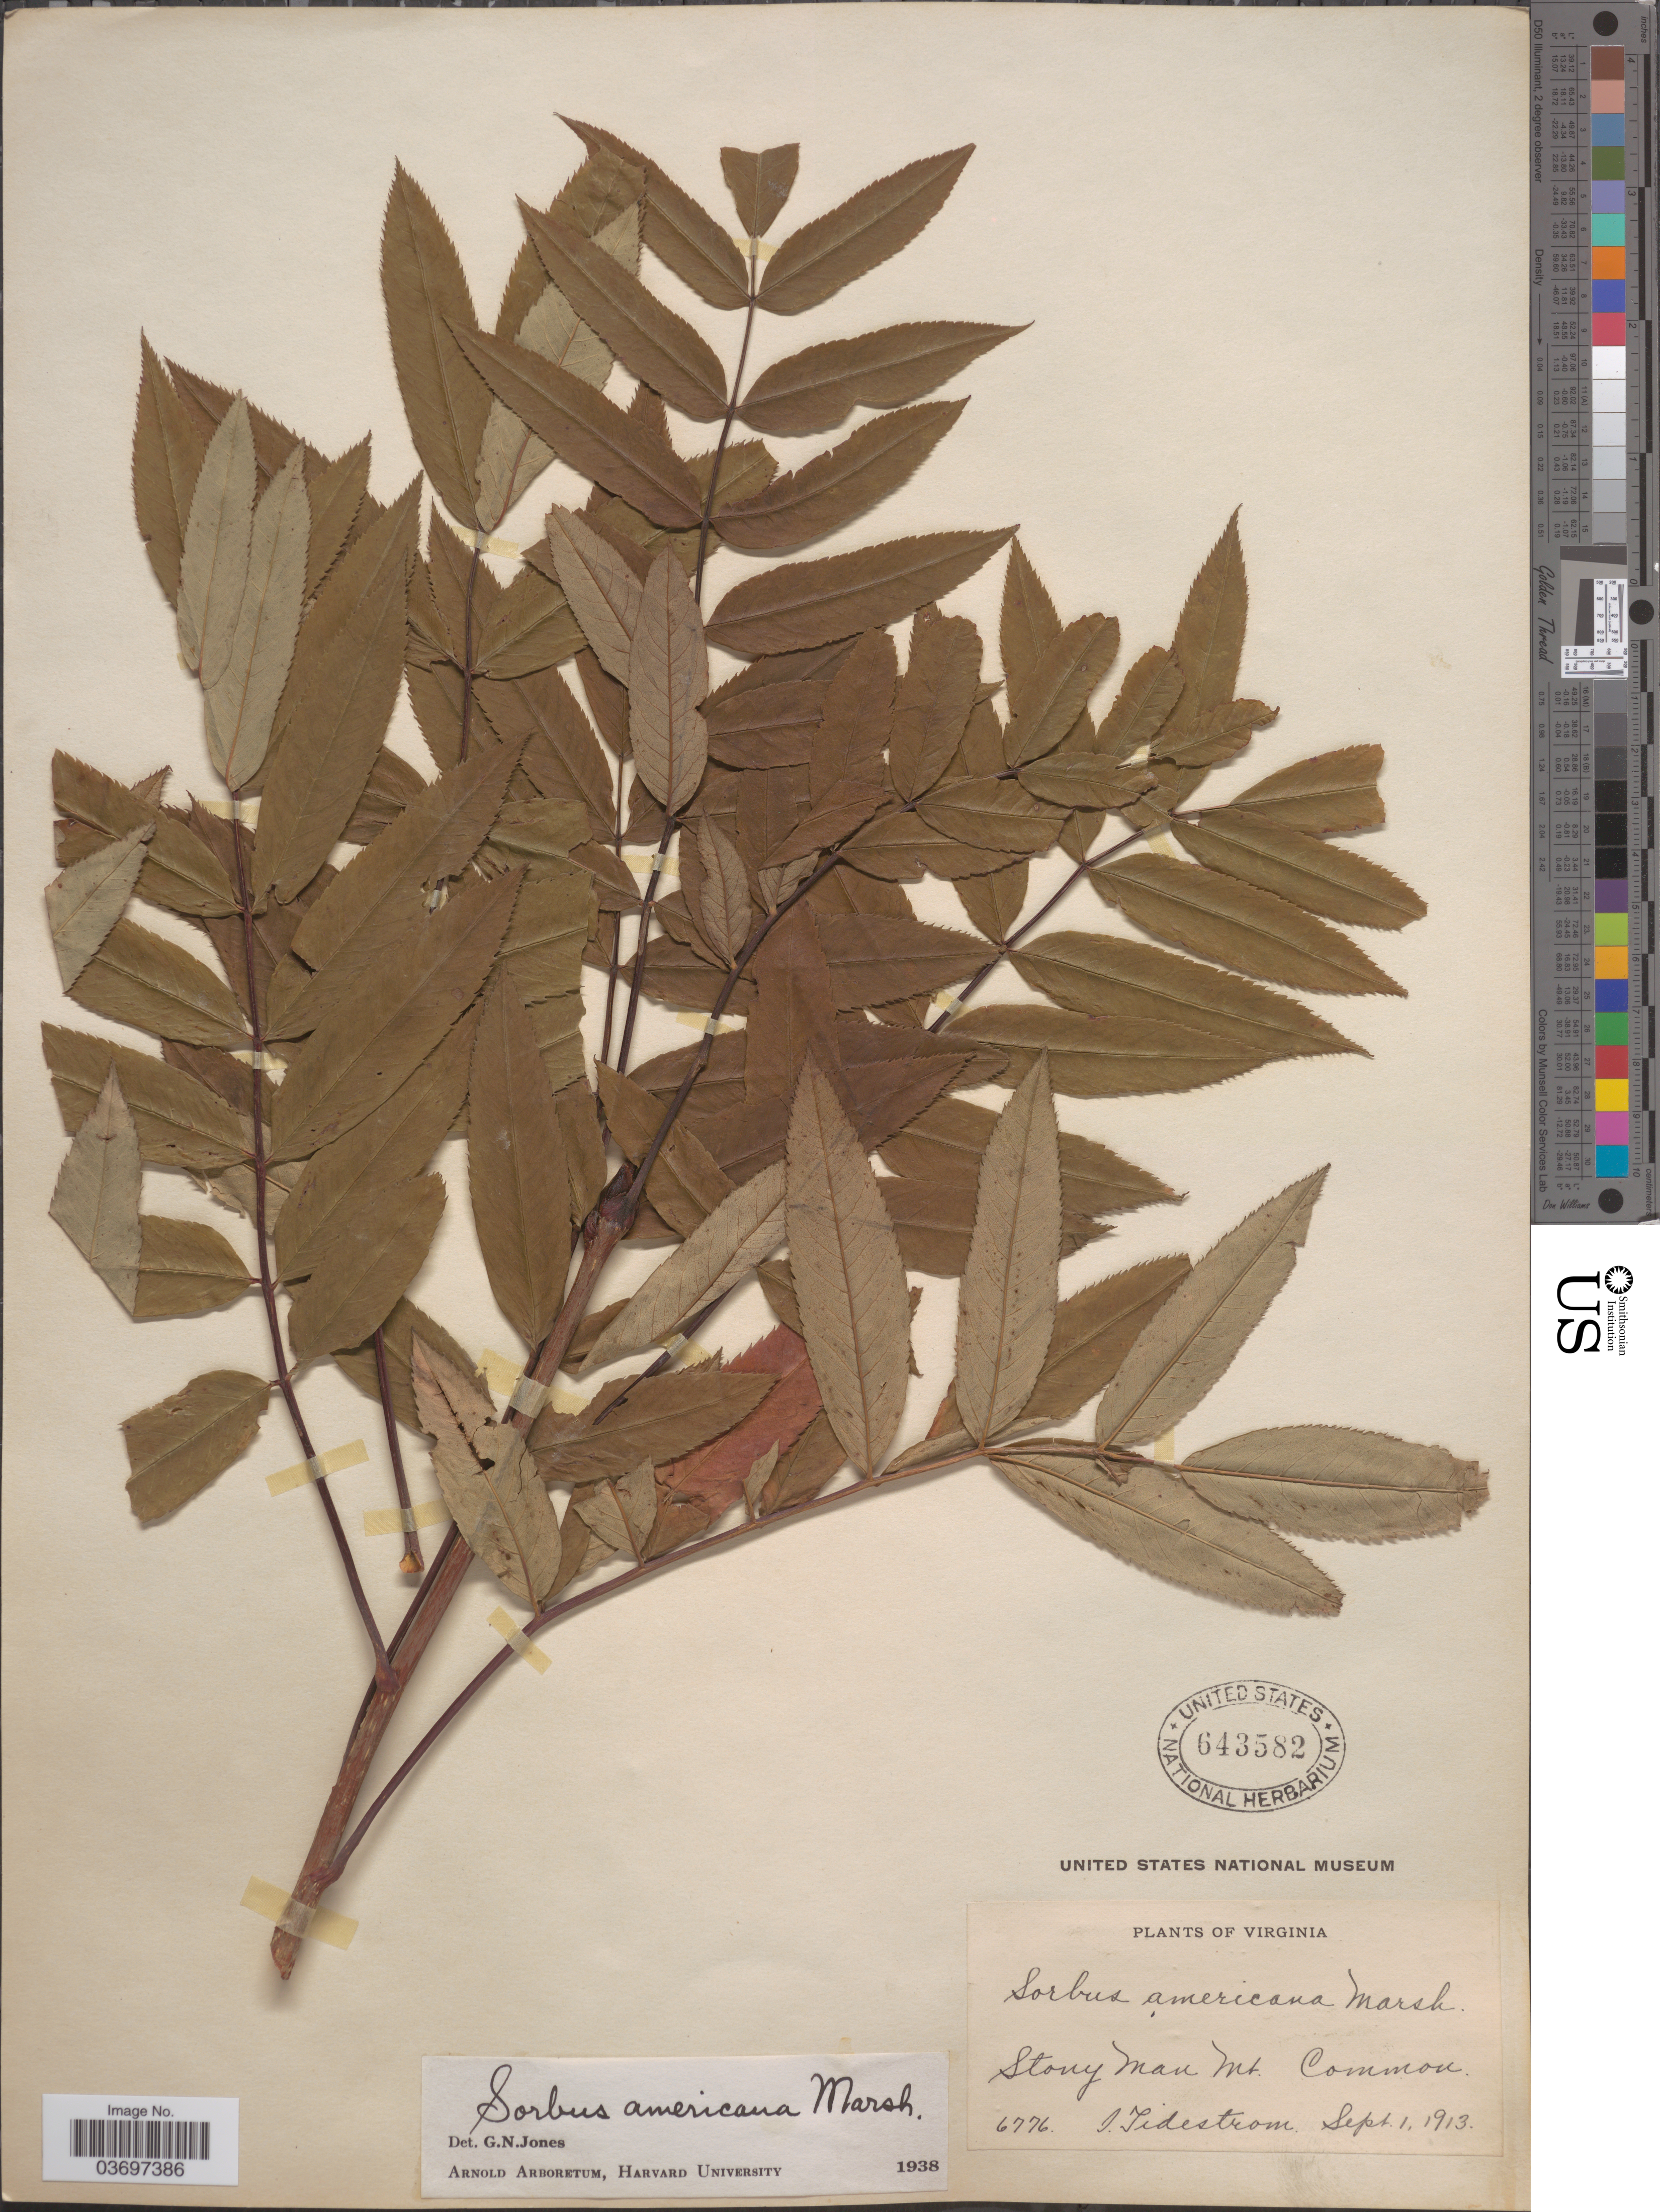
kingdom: Plantae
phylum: Tracheophyta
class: Magnoliopsida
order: Rosales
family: Rosaceae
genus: Sorbus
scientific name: Sorbus americana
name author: Marshall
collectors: I. F. Tidestrom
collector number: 6776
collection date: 1913-09-01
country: United States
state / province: Virginia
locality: Stoney Man Mt.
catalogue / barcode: US 643582